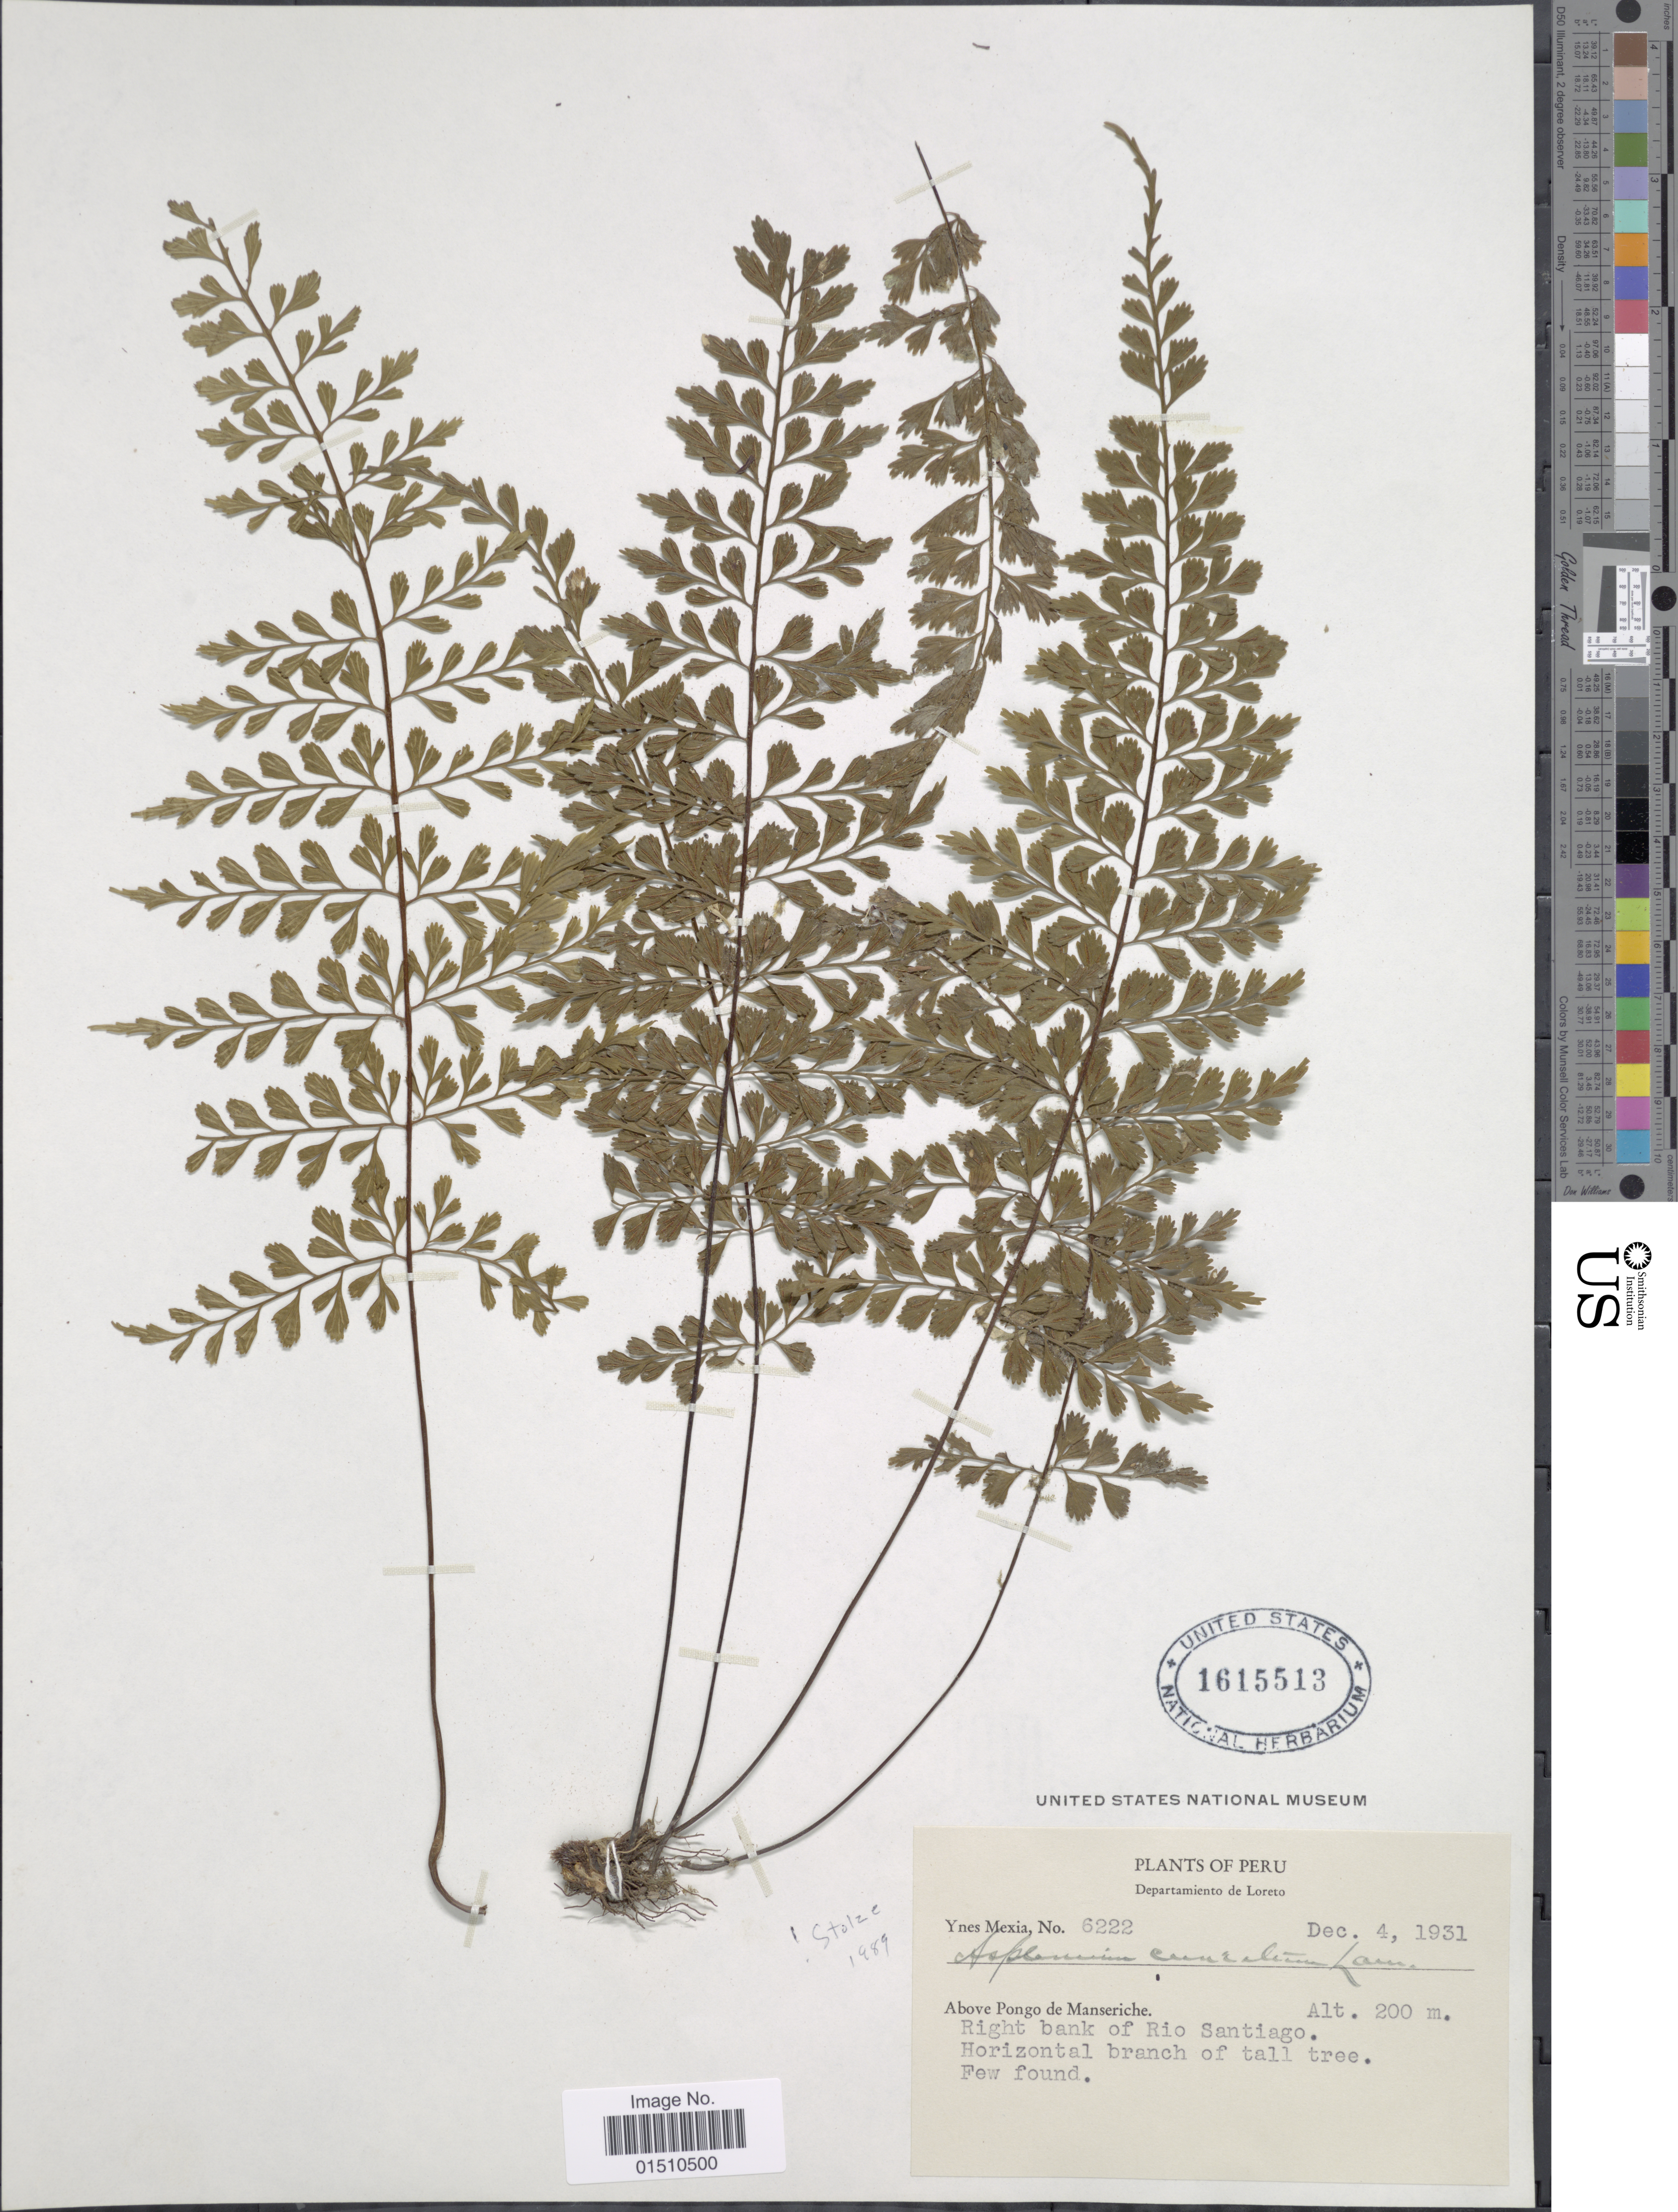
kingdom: Plantae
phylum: Tracheophyta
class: Polypodiopsida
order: Polypodiales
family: Aspleniaceae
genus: Asplenium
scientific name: Asplenium cuneatum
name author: Lam.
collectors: Y. Mexia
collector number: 6222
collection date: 1931-12-04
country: Peru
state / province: Loreto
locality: Peru, Departamiento de Loreto, above Pongo de Manseriche, right bank of Rio Santiago.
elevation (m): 200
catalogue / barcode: US 1615513